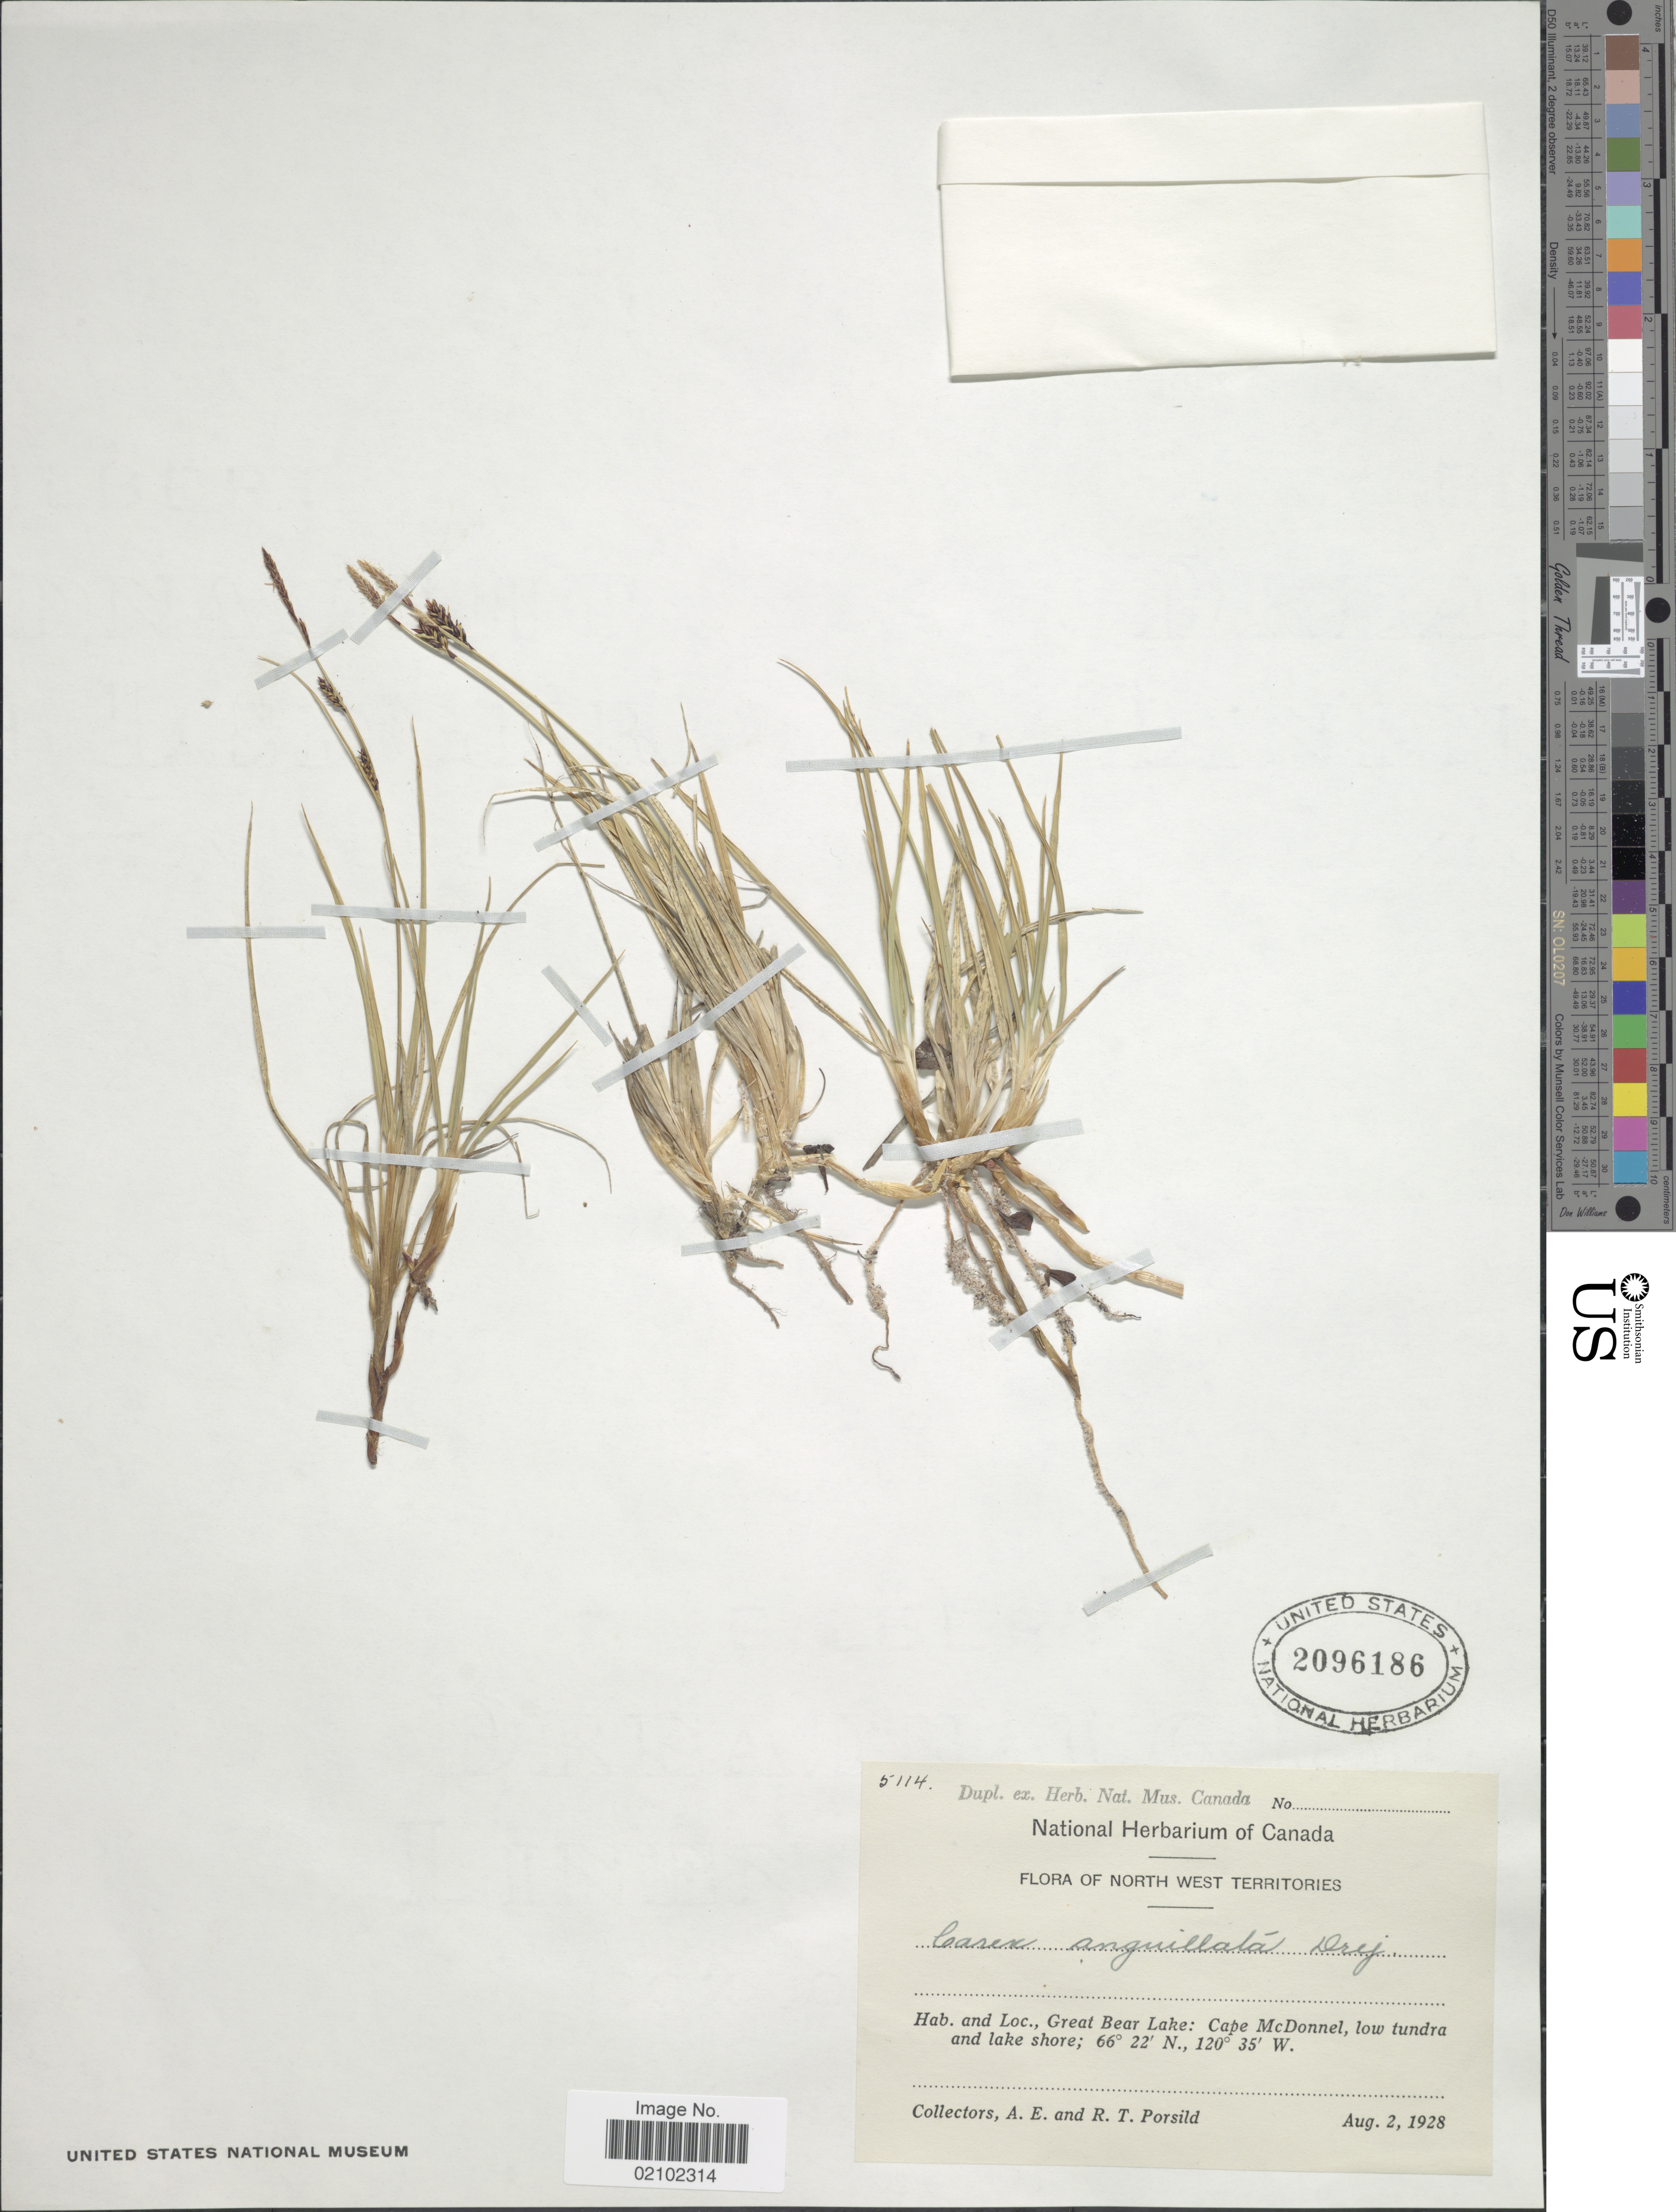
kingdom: Plantae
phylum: Tracheophyta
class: Liliopsida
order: Poales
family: Cyperaceae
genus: Carex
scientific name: Carex bigelowii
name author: Torr. ex Schwein.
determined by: Strong, Mark T., (BOT), Smithsonian Institution - National Museum of Natural History (UNITED STATES)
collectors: A. E. Porsild & R. T. Porsild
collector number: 5114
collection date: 1928-08-02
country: Canada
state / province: Northwest Territories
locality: Great Bear Lake: Cape McDonnel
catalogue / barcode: US 2096186